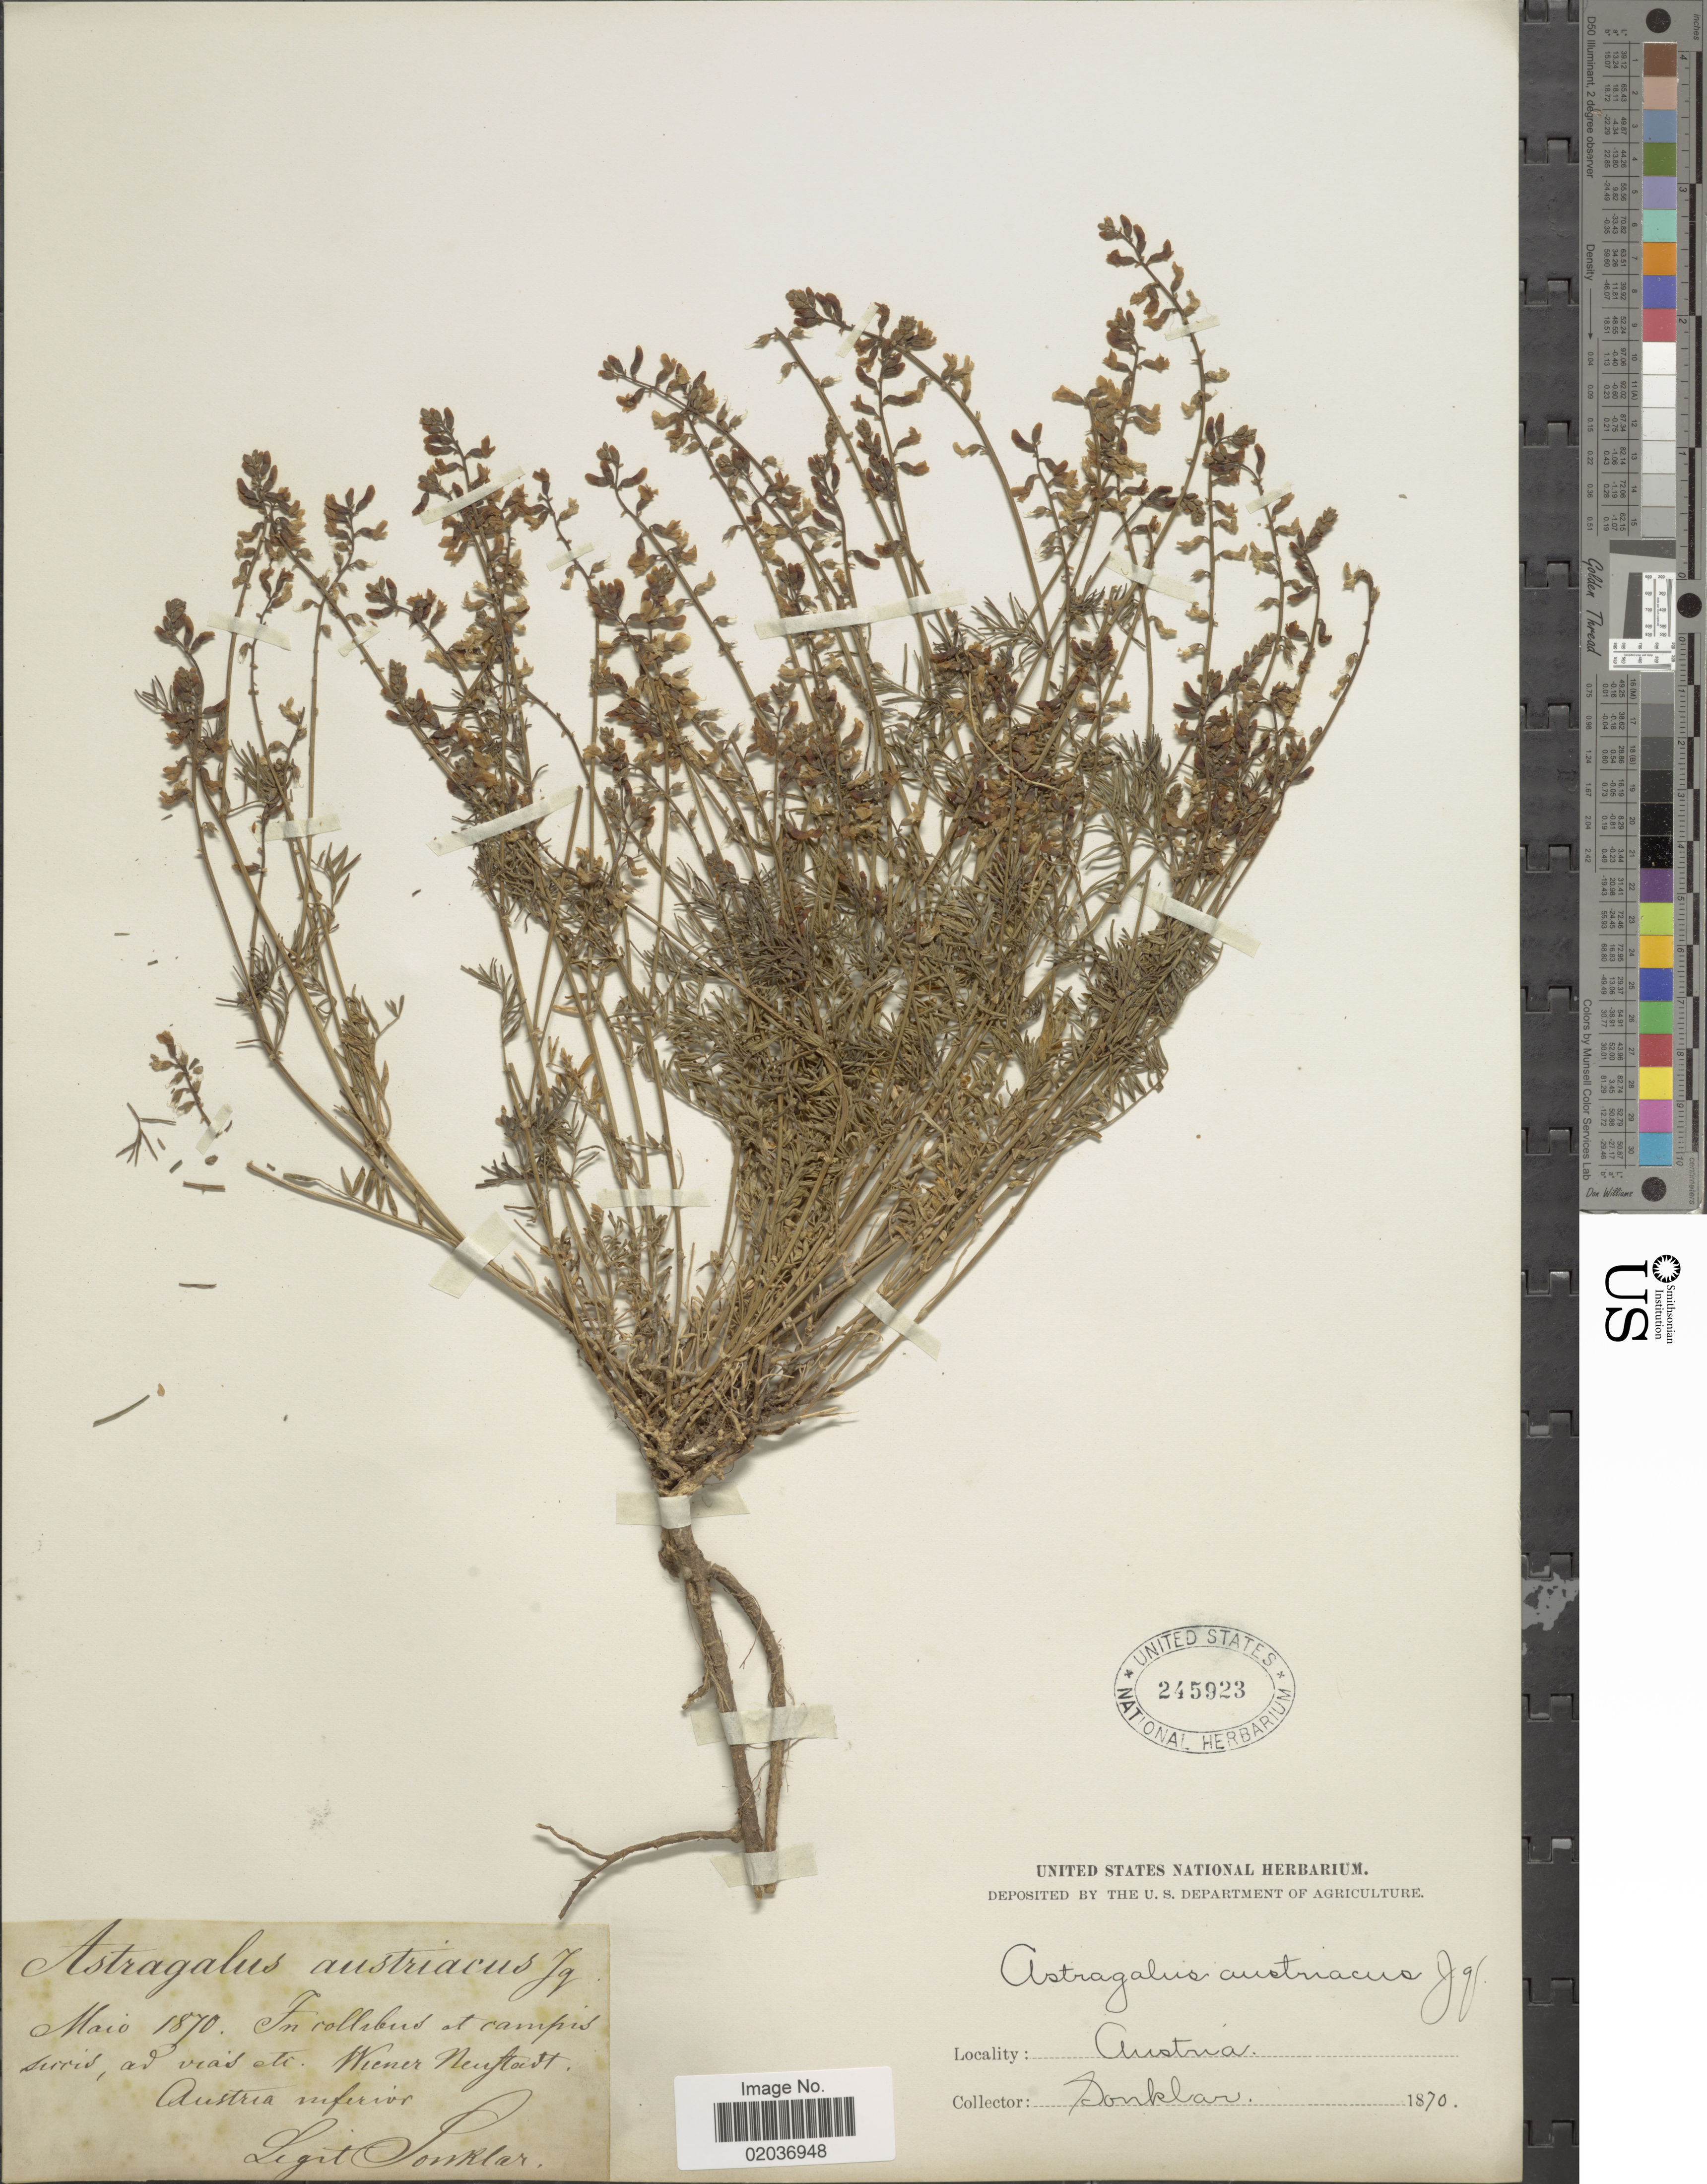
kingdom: Plantae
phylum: Tracheophyta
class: Magnoliopsida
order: Fabales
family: Fabaceae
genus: Astragalus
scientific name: Astragalus austriacus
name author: Jacq.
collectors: Sonklar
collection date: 1870-05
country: Austria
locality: Wiener Neustadt. [interpreted] Austria inferior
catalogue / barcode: US 245923